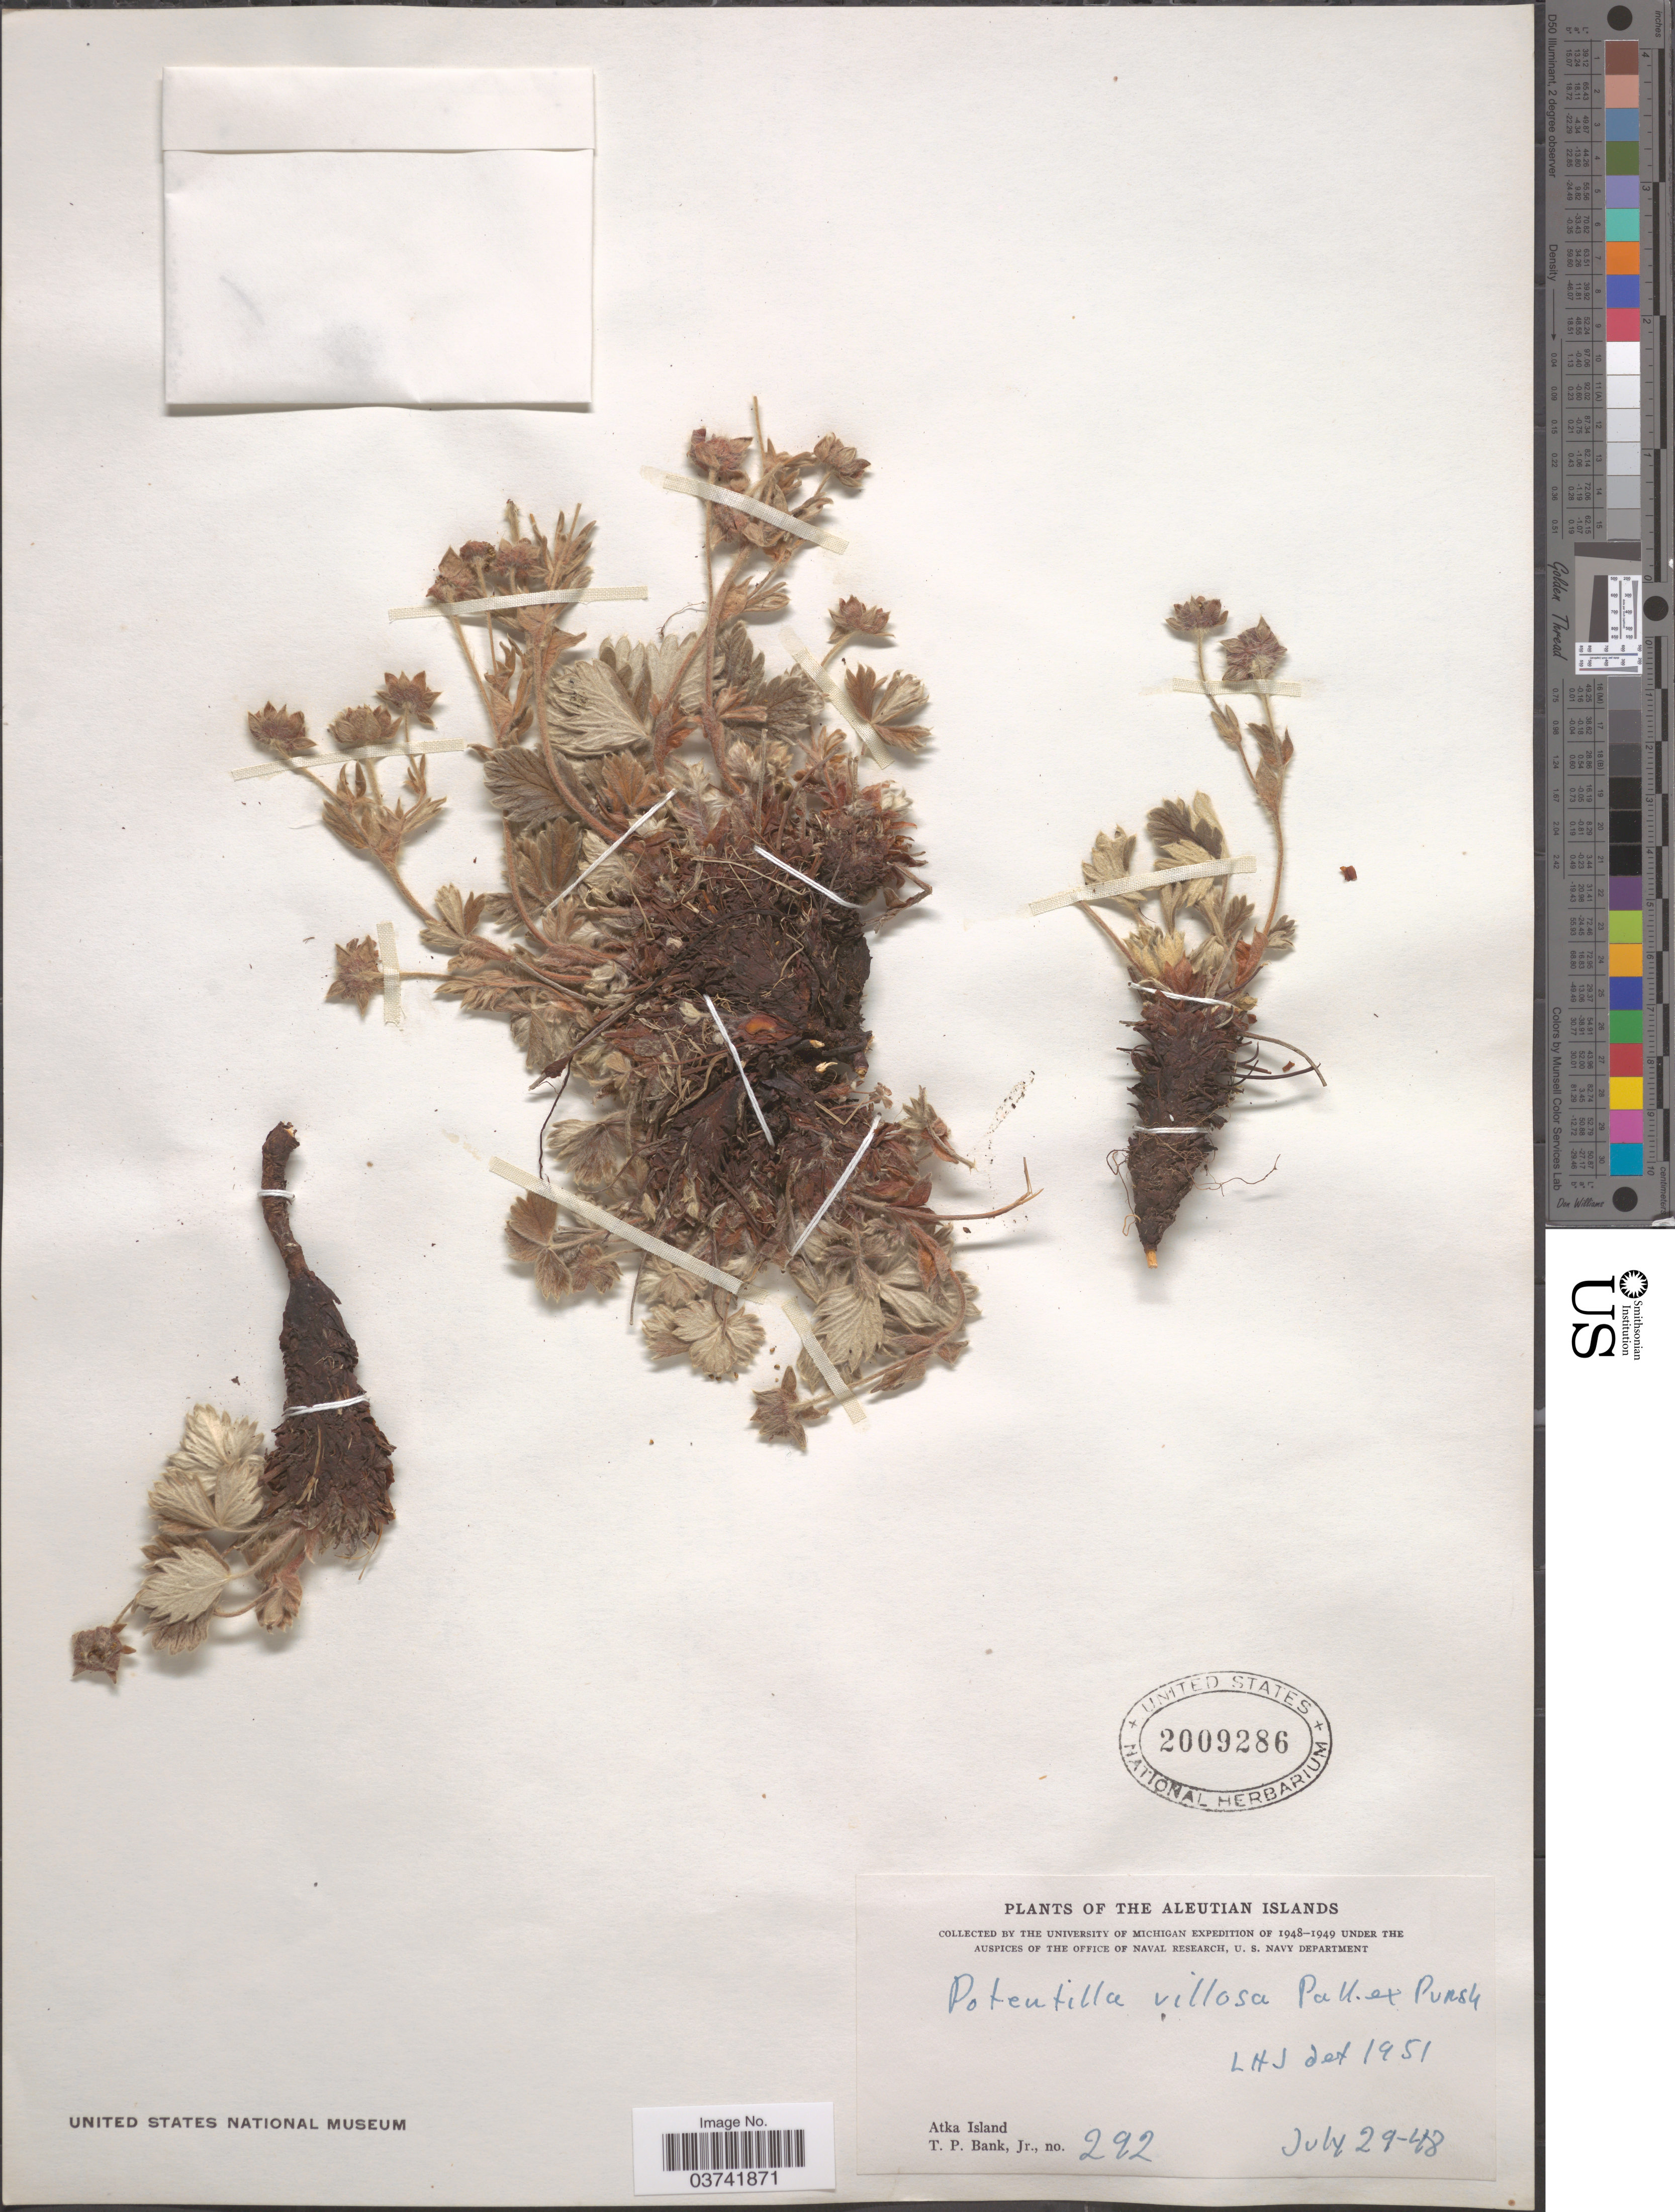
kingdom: Plantae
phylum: Tracheophyta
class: Magnoliopsida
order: Rosales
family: Rosaceae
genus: Potentilla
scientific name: Potentilla villosa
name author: Pall. ex Pursh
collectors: T. Bank Jr.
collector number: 292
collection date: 1948-07-29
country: United States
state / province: Alaska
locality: Aleutian Islands. Atka Island.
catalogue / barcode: US 2009286